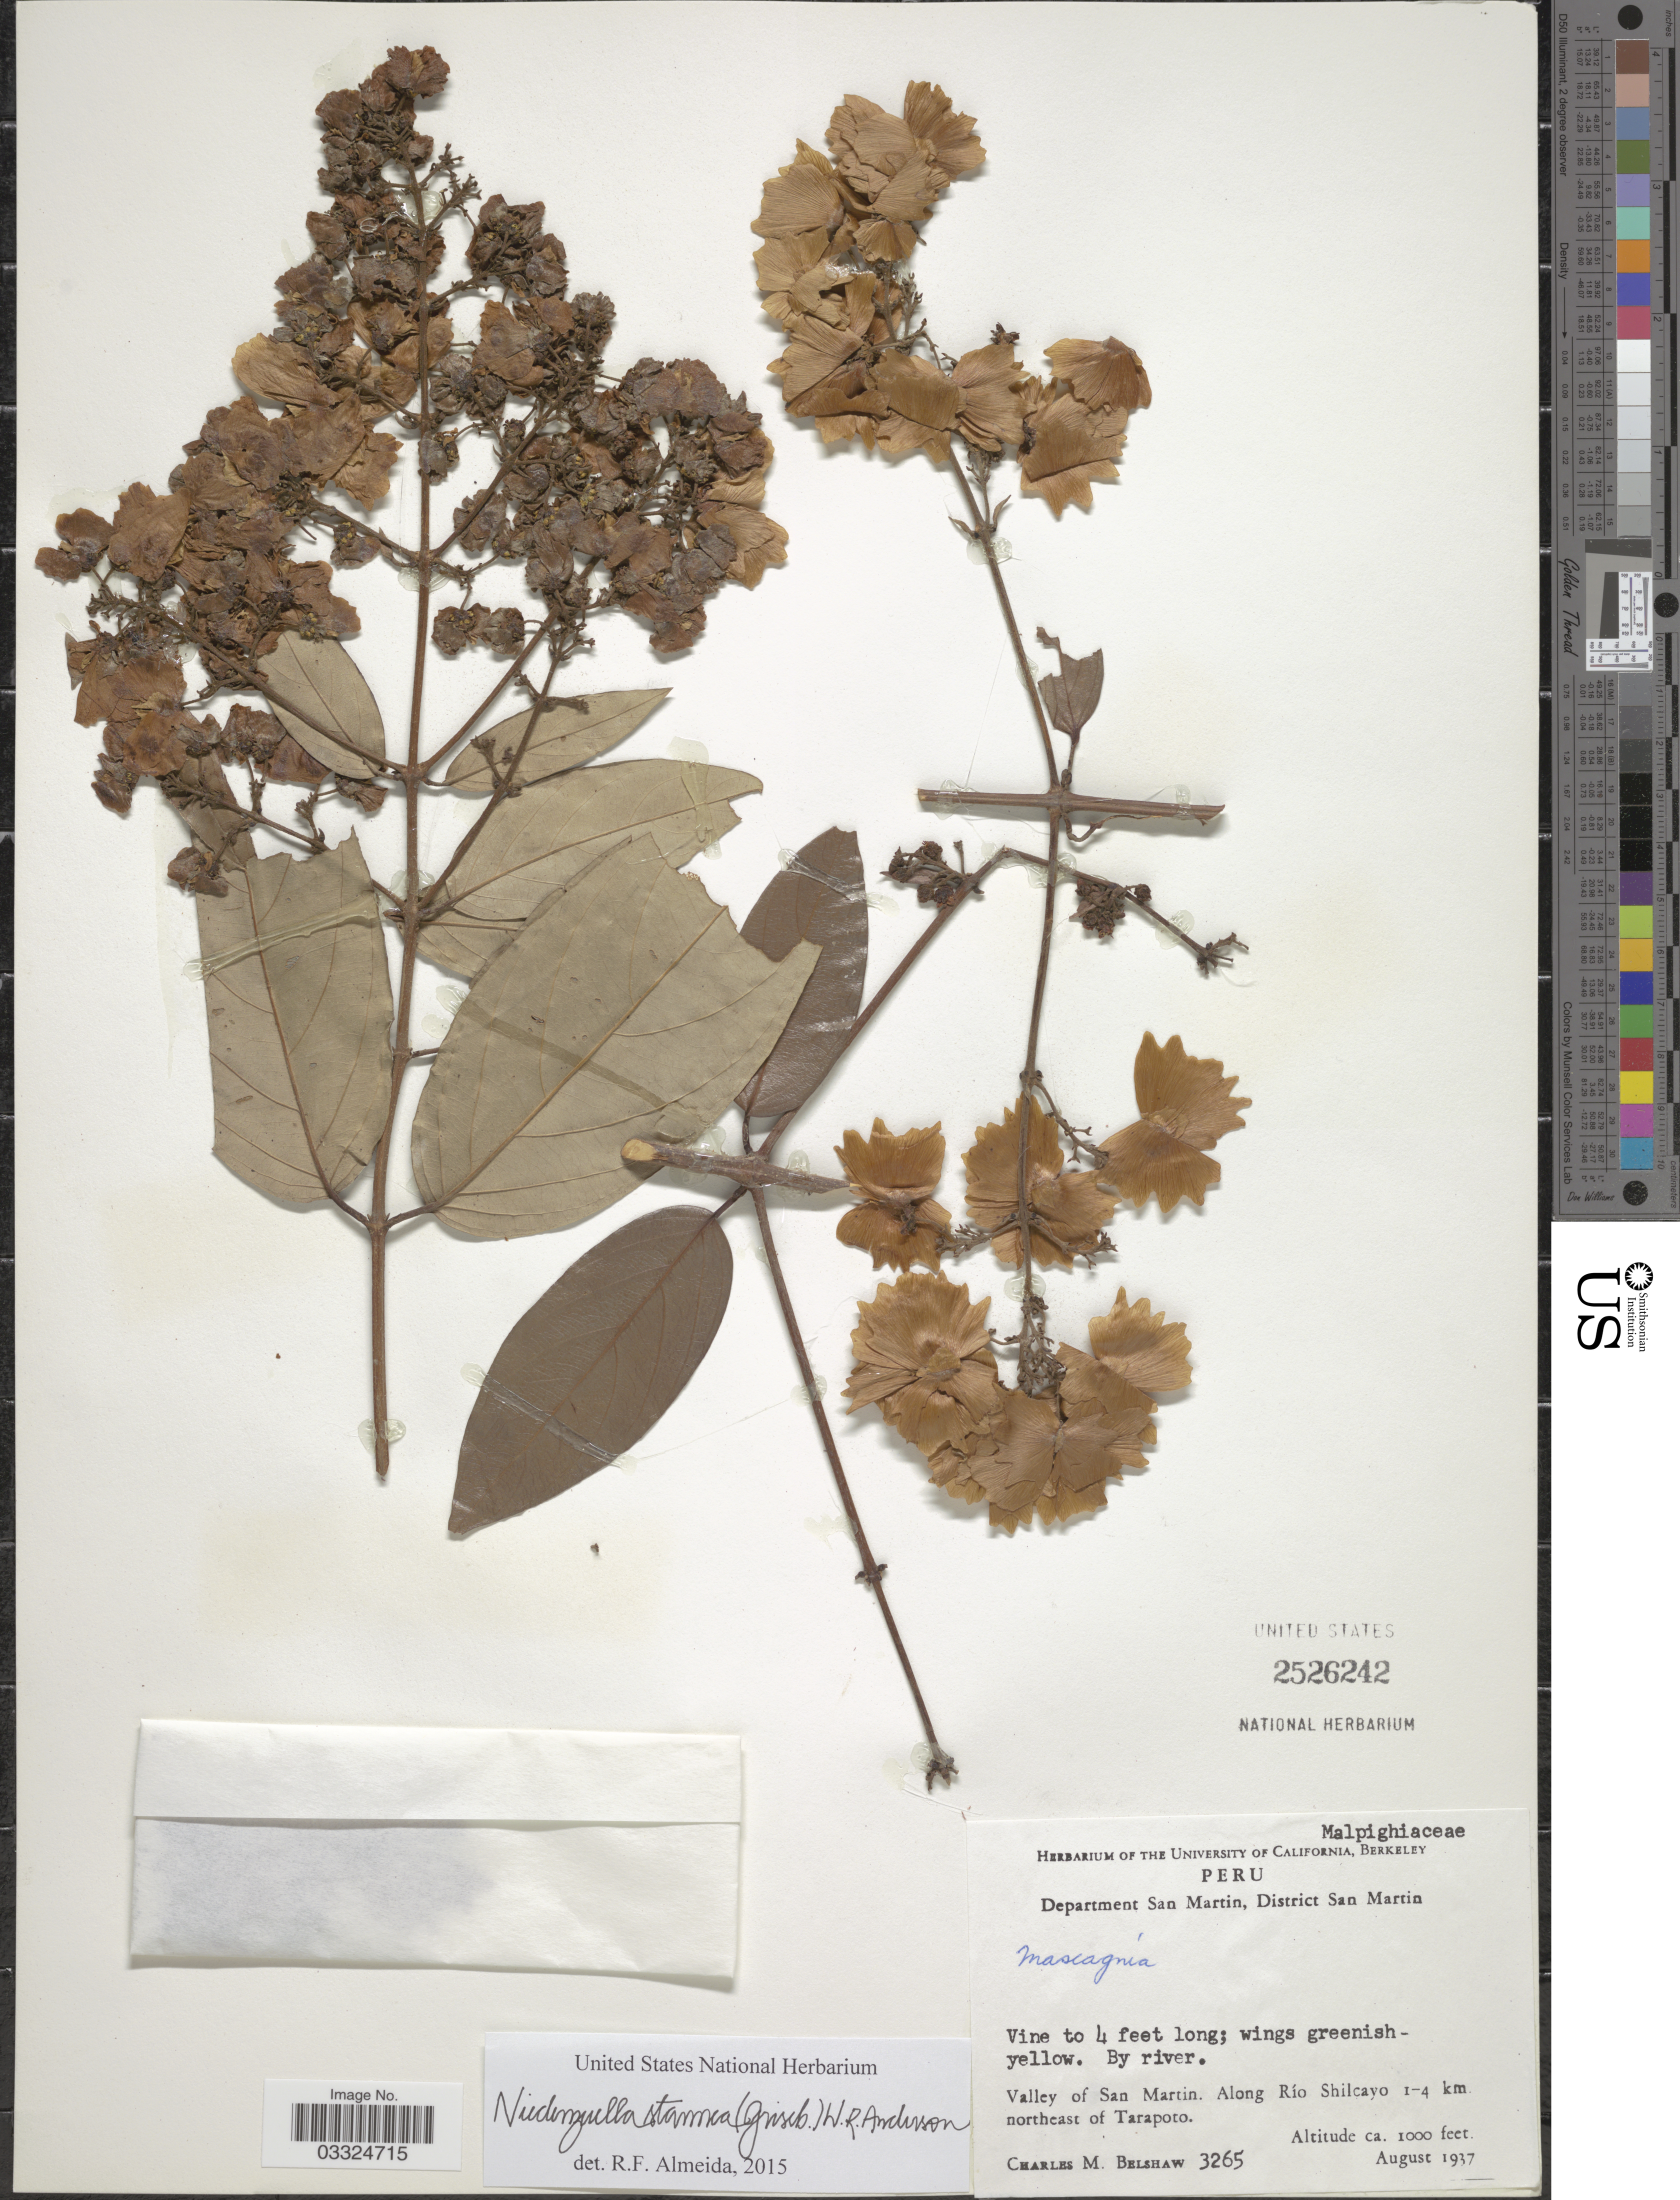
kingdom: Plantae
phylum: Tracheophyta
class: Magnoliopsida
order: Malpighiales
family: Malpighiaceae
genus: Niedenzuella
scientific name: Niedenzuella stannea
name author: (Griseb.) W.R. Anderson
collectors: C. Shaw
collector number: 3265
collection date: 1937-08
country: Peru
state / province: San Martín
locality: Department San Martin, District San Martin. Valley of San Martin. Along Río Shilcayo 1-4 km northeast of Tarapoto.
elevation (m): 305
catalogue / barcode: US 2526242